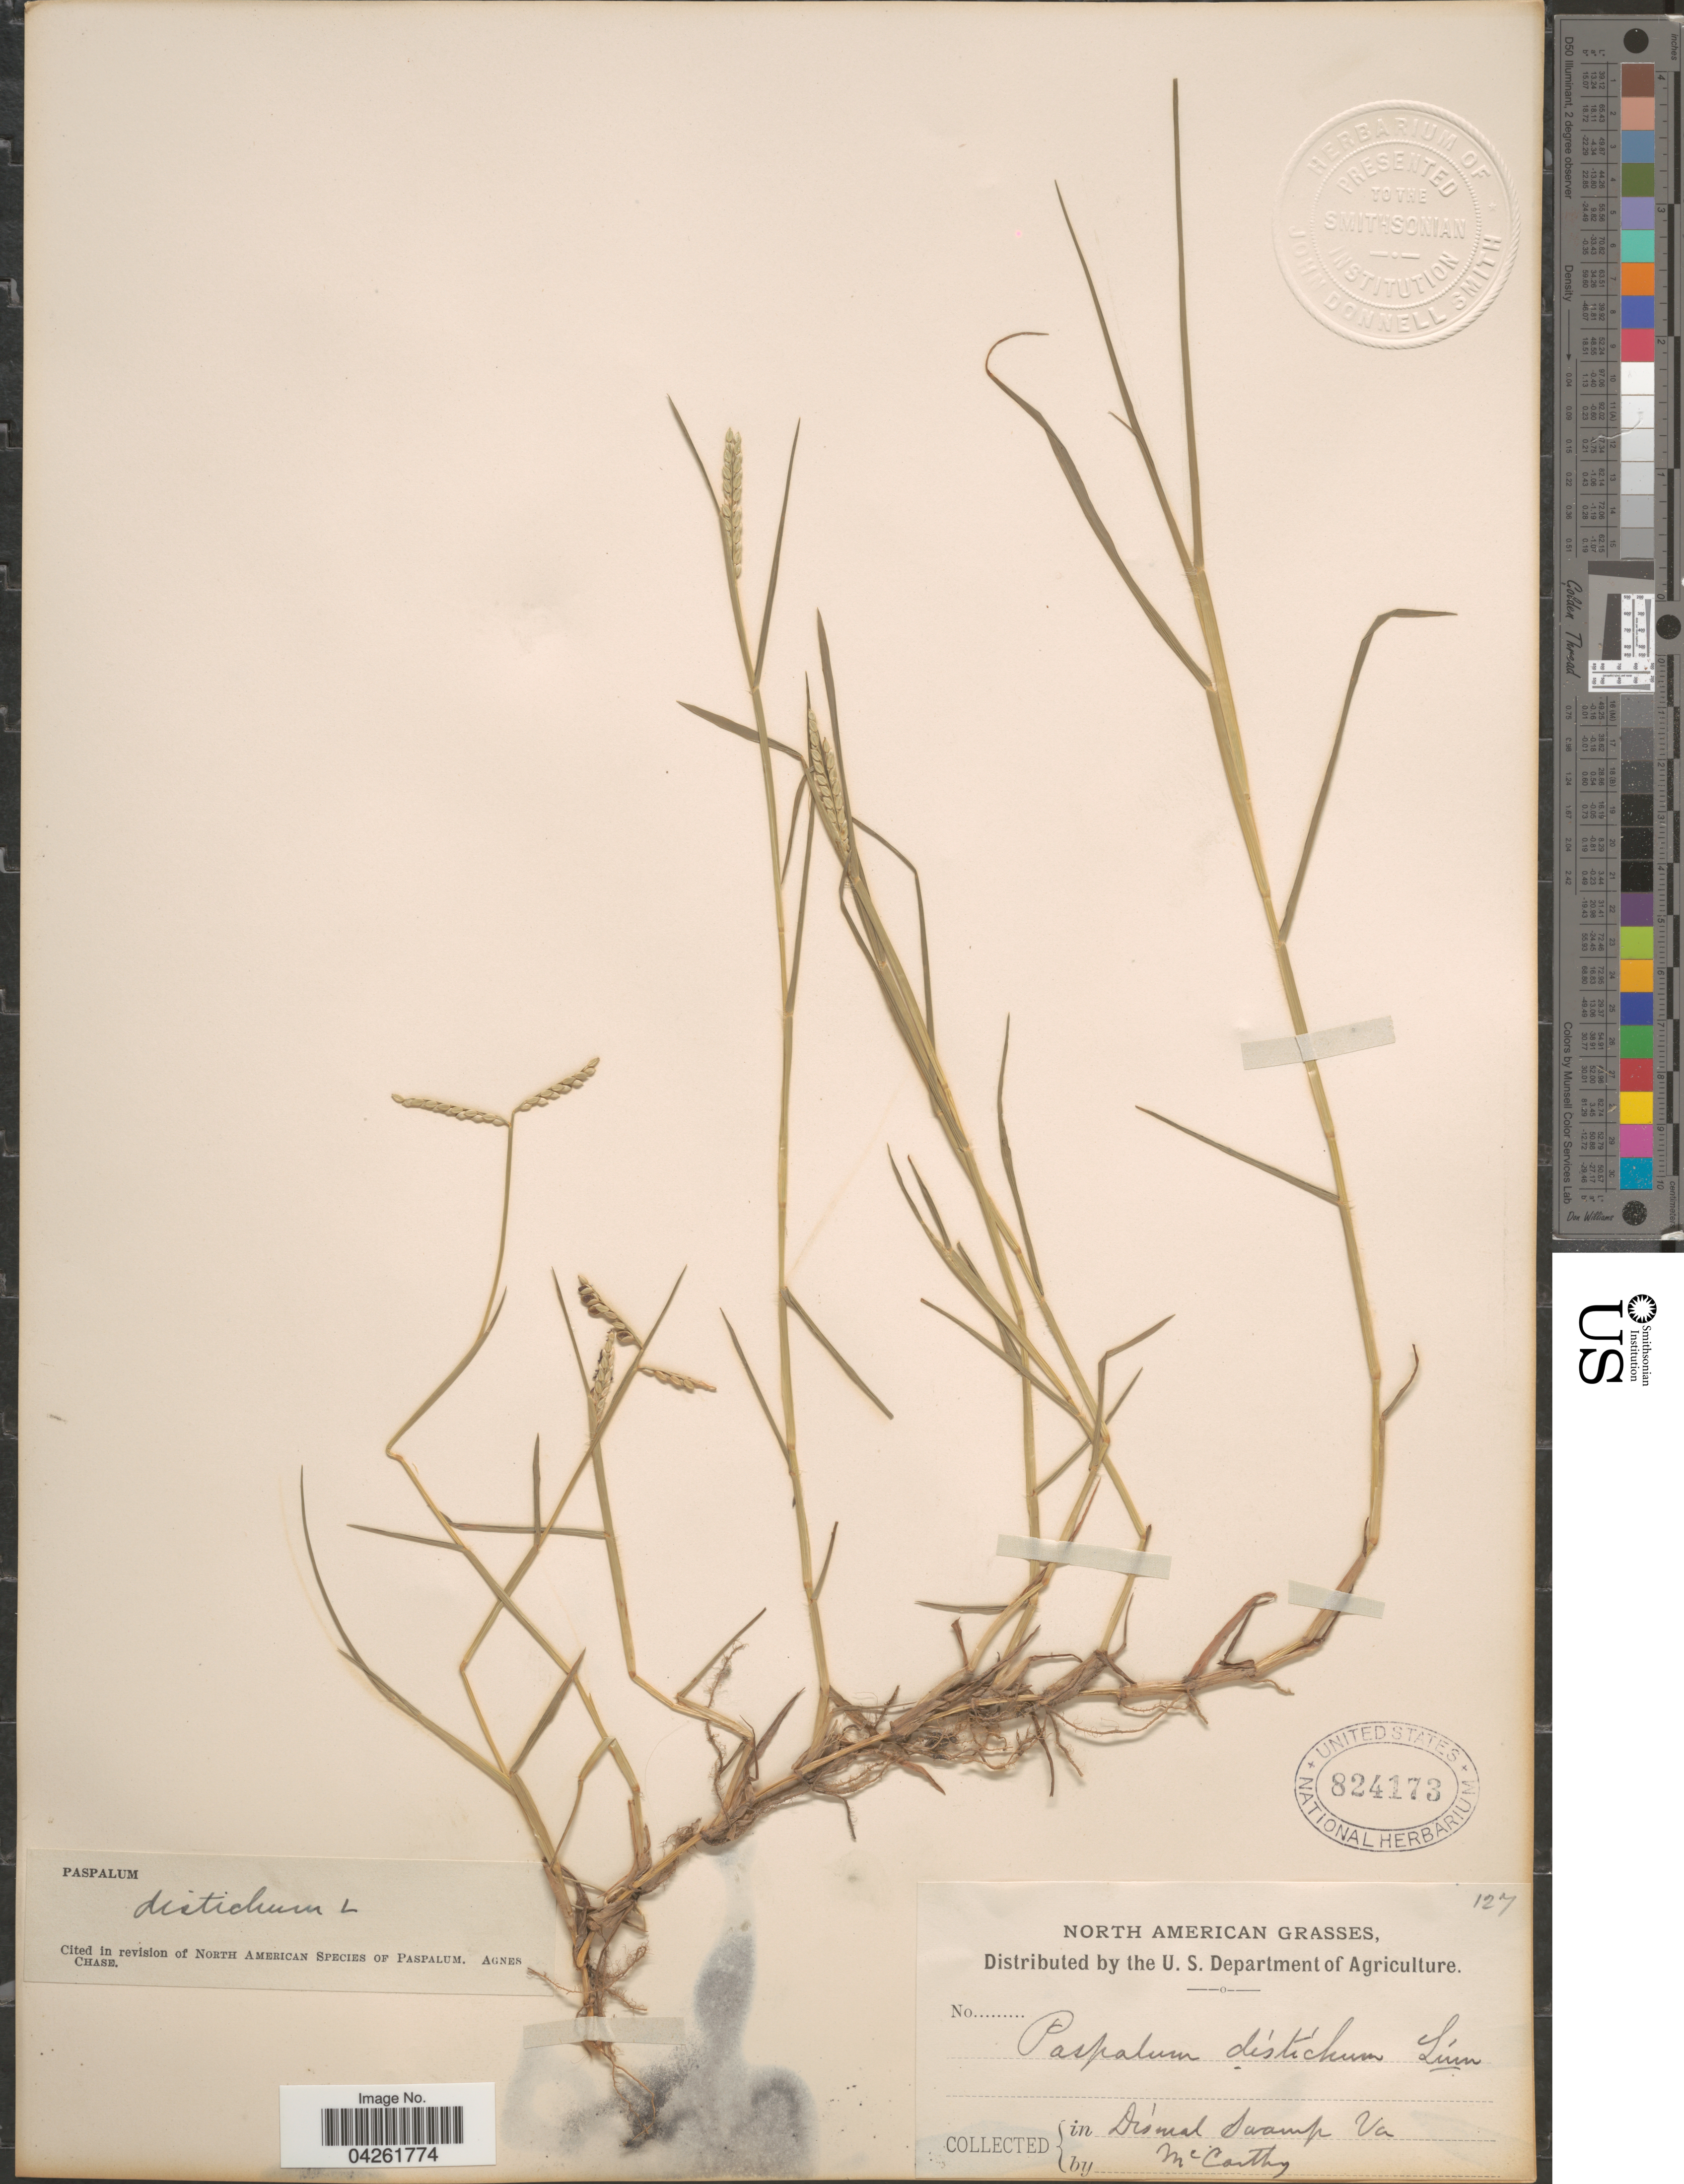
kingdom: Plantae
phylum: Tracheophyta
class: Liliopsida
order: Poales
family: Poaceae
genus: Paspalum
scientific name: Paspalum distichum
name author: L.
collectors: -- McCarthy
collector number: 127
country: United States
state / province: Virginia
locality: Dismal Swamp.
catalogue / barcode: US 824173